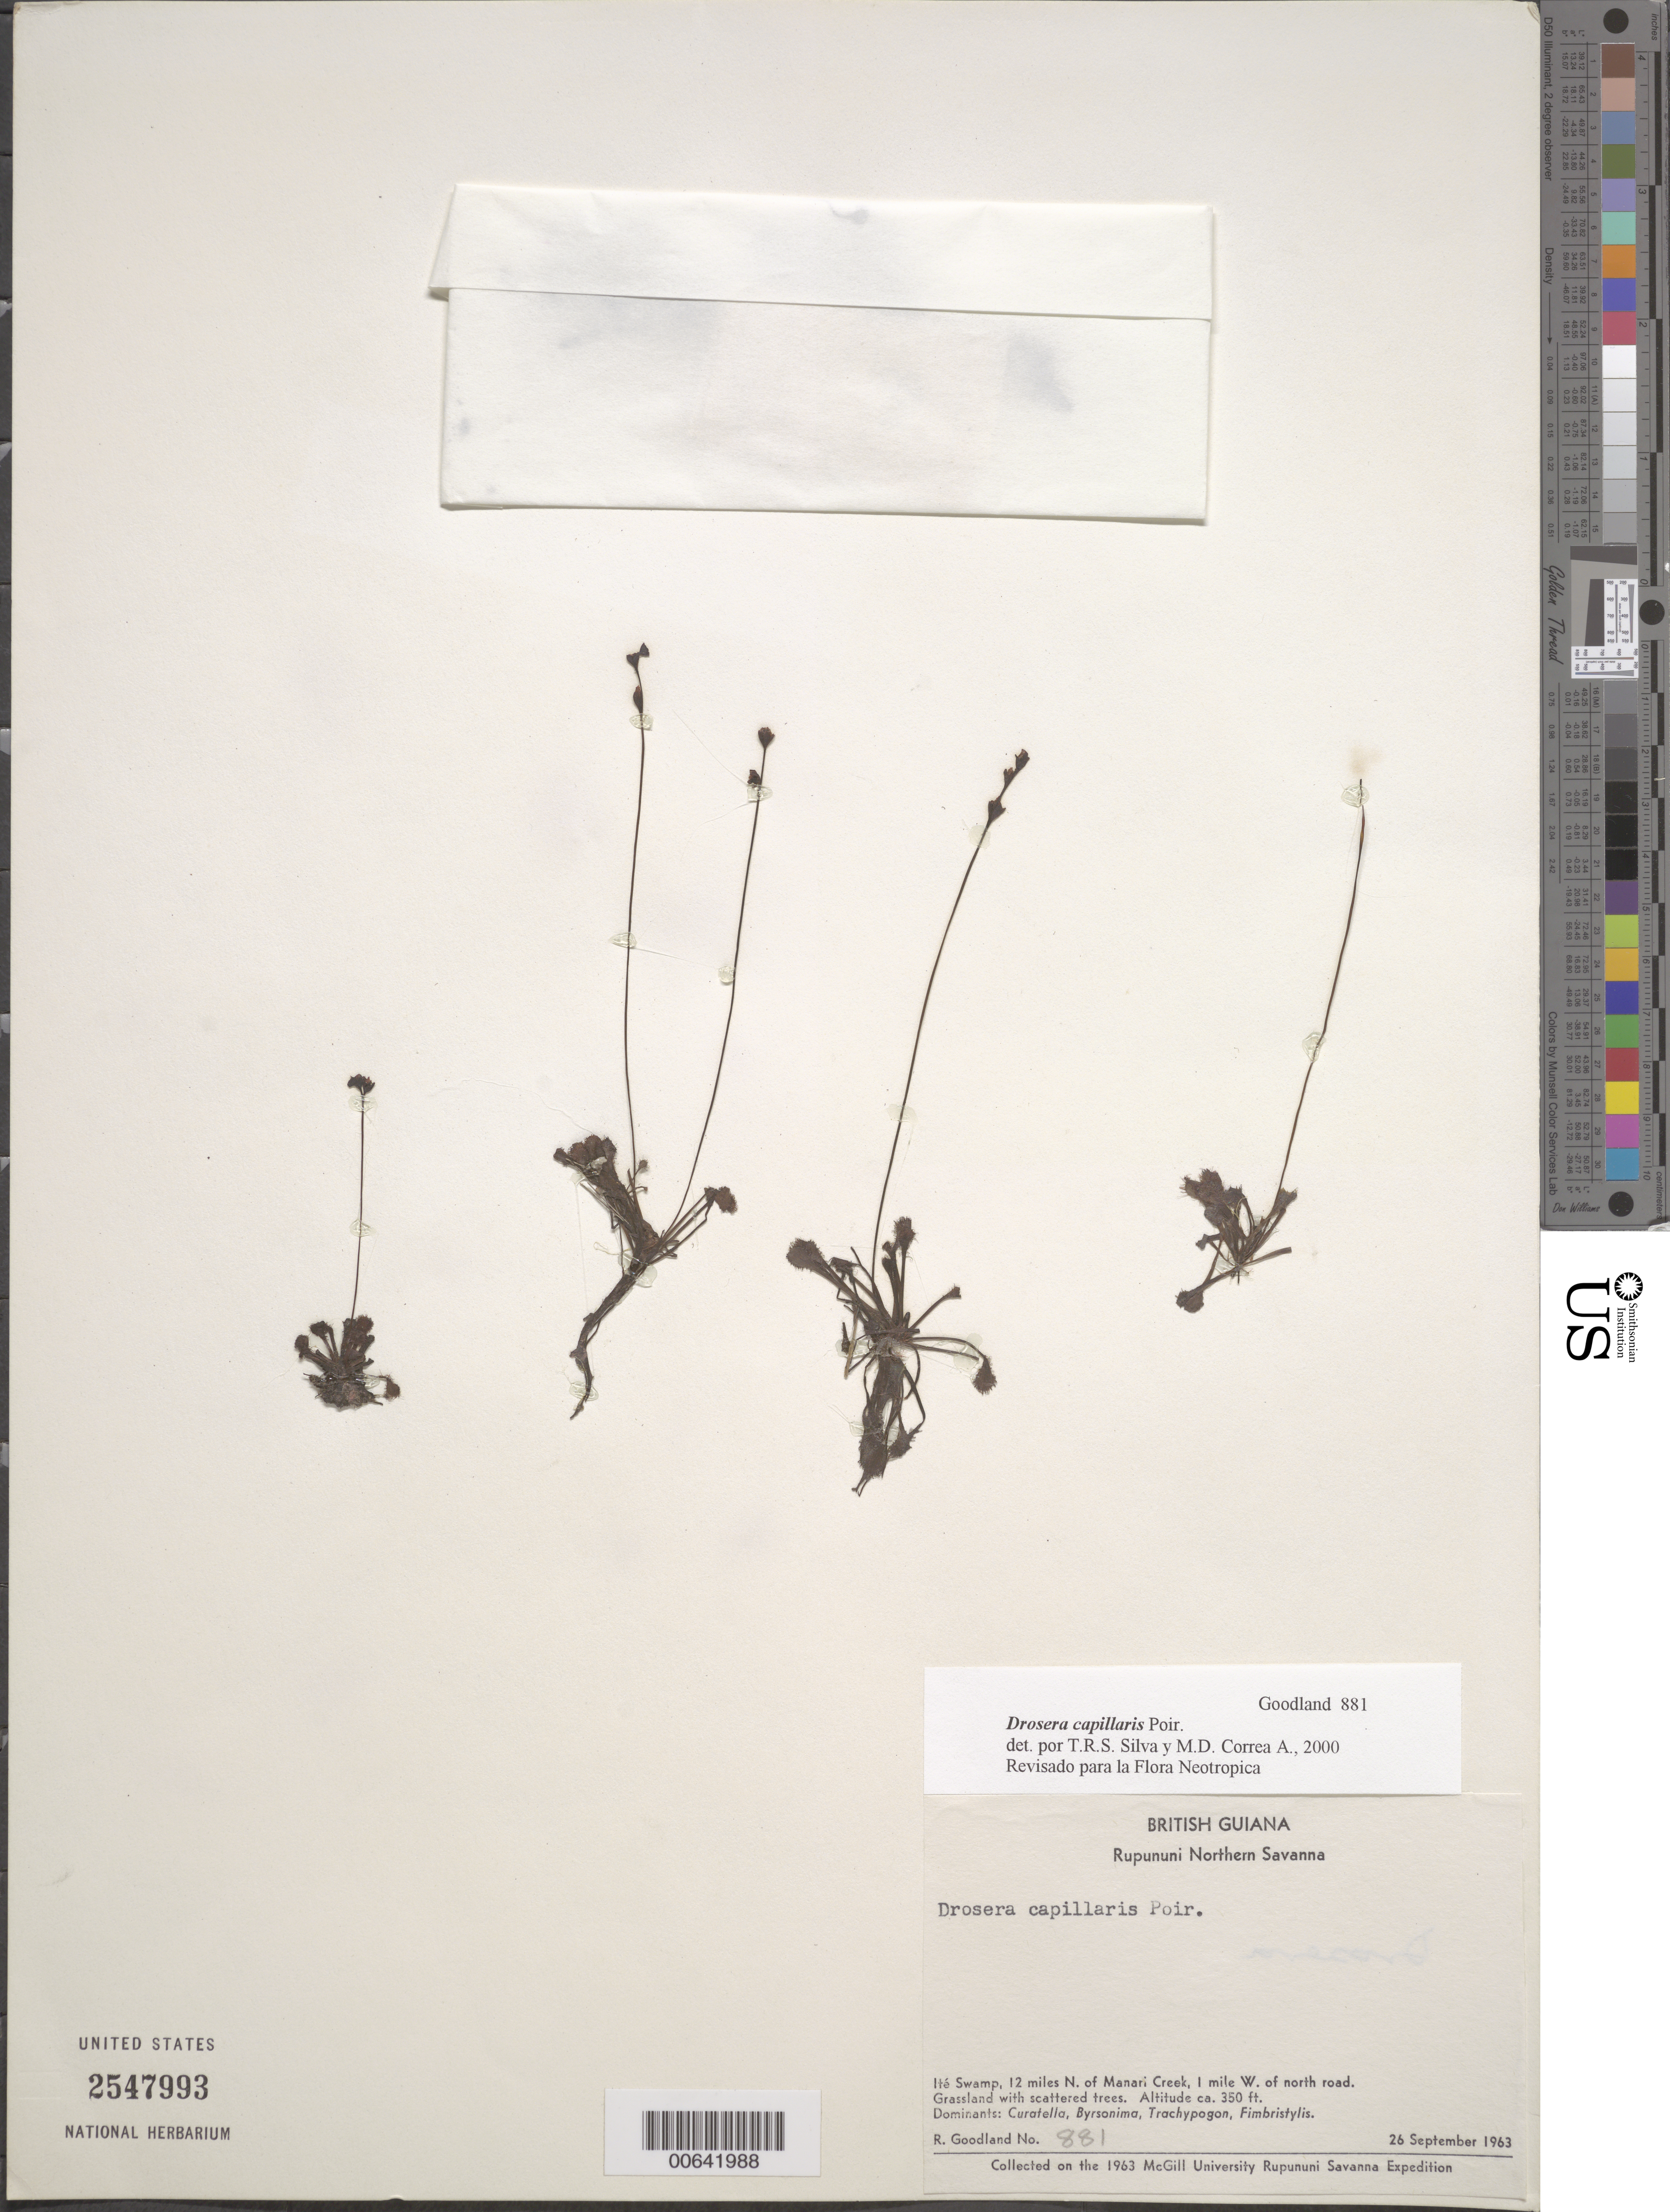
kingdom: Plantae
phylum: Tracheophyta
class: Magnoliopsida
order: Caryophyllales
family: Droseraceae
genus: Drosera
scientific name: Drosera capillaris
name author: Poir.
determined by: Silva, T. R. S. & Correa A. , M. D.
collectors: R. Goodland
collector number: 881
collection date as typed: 26 Sep 1963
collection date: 1963-09-26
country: Guyana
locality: Ité Swamp, 12 mi. N of Manari Creek, 1 mi. W of north road. Rupununi Northern Savanna.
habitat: Grassland with scattered trees.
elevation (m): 107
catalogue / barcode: US 2547993